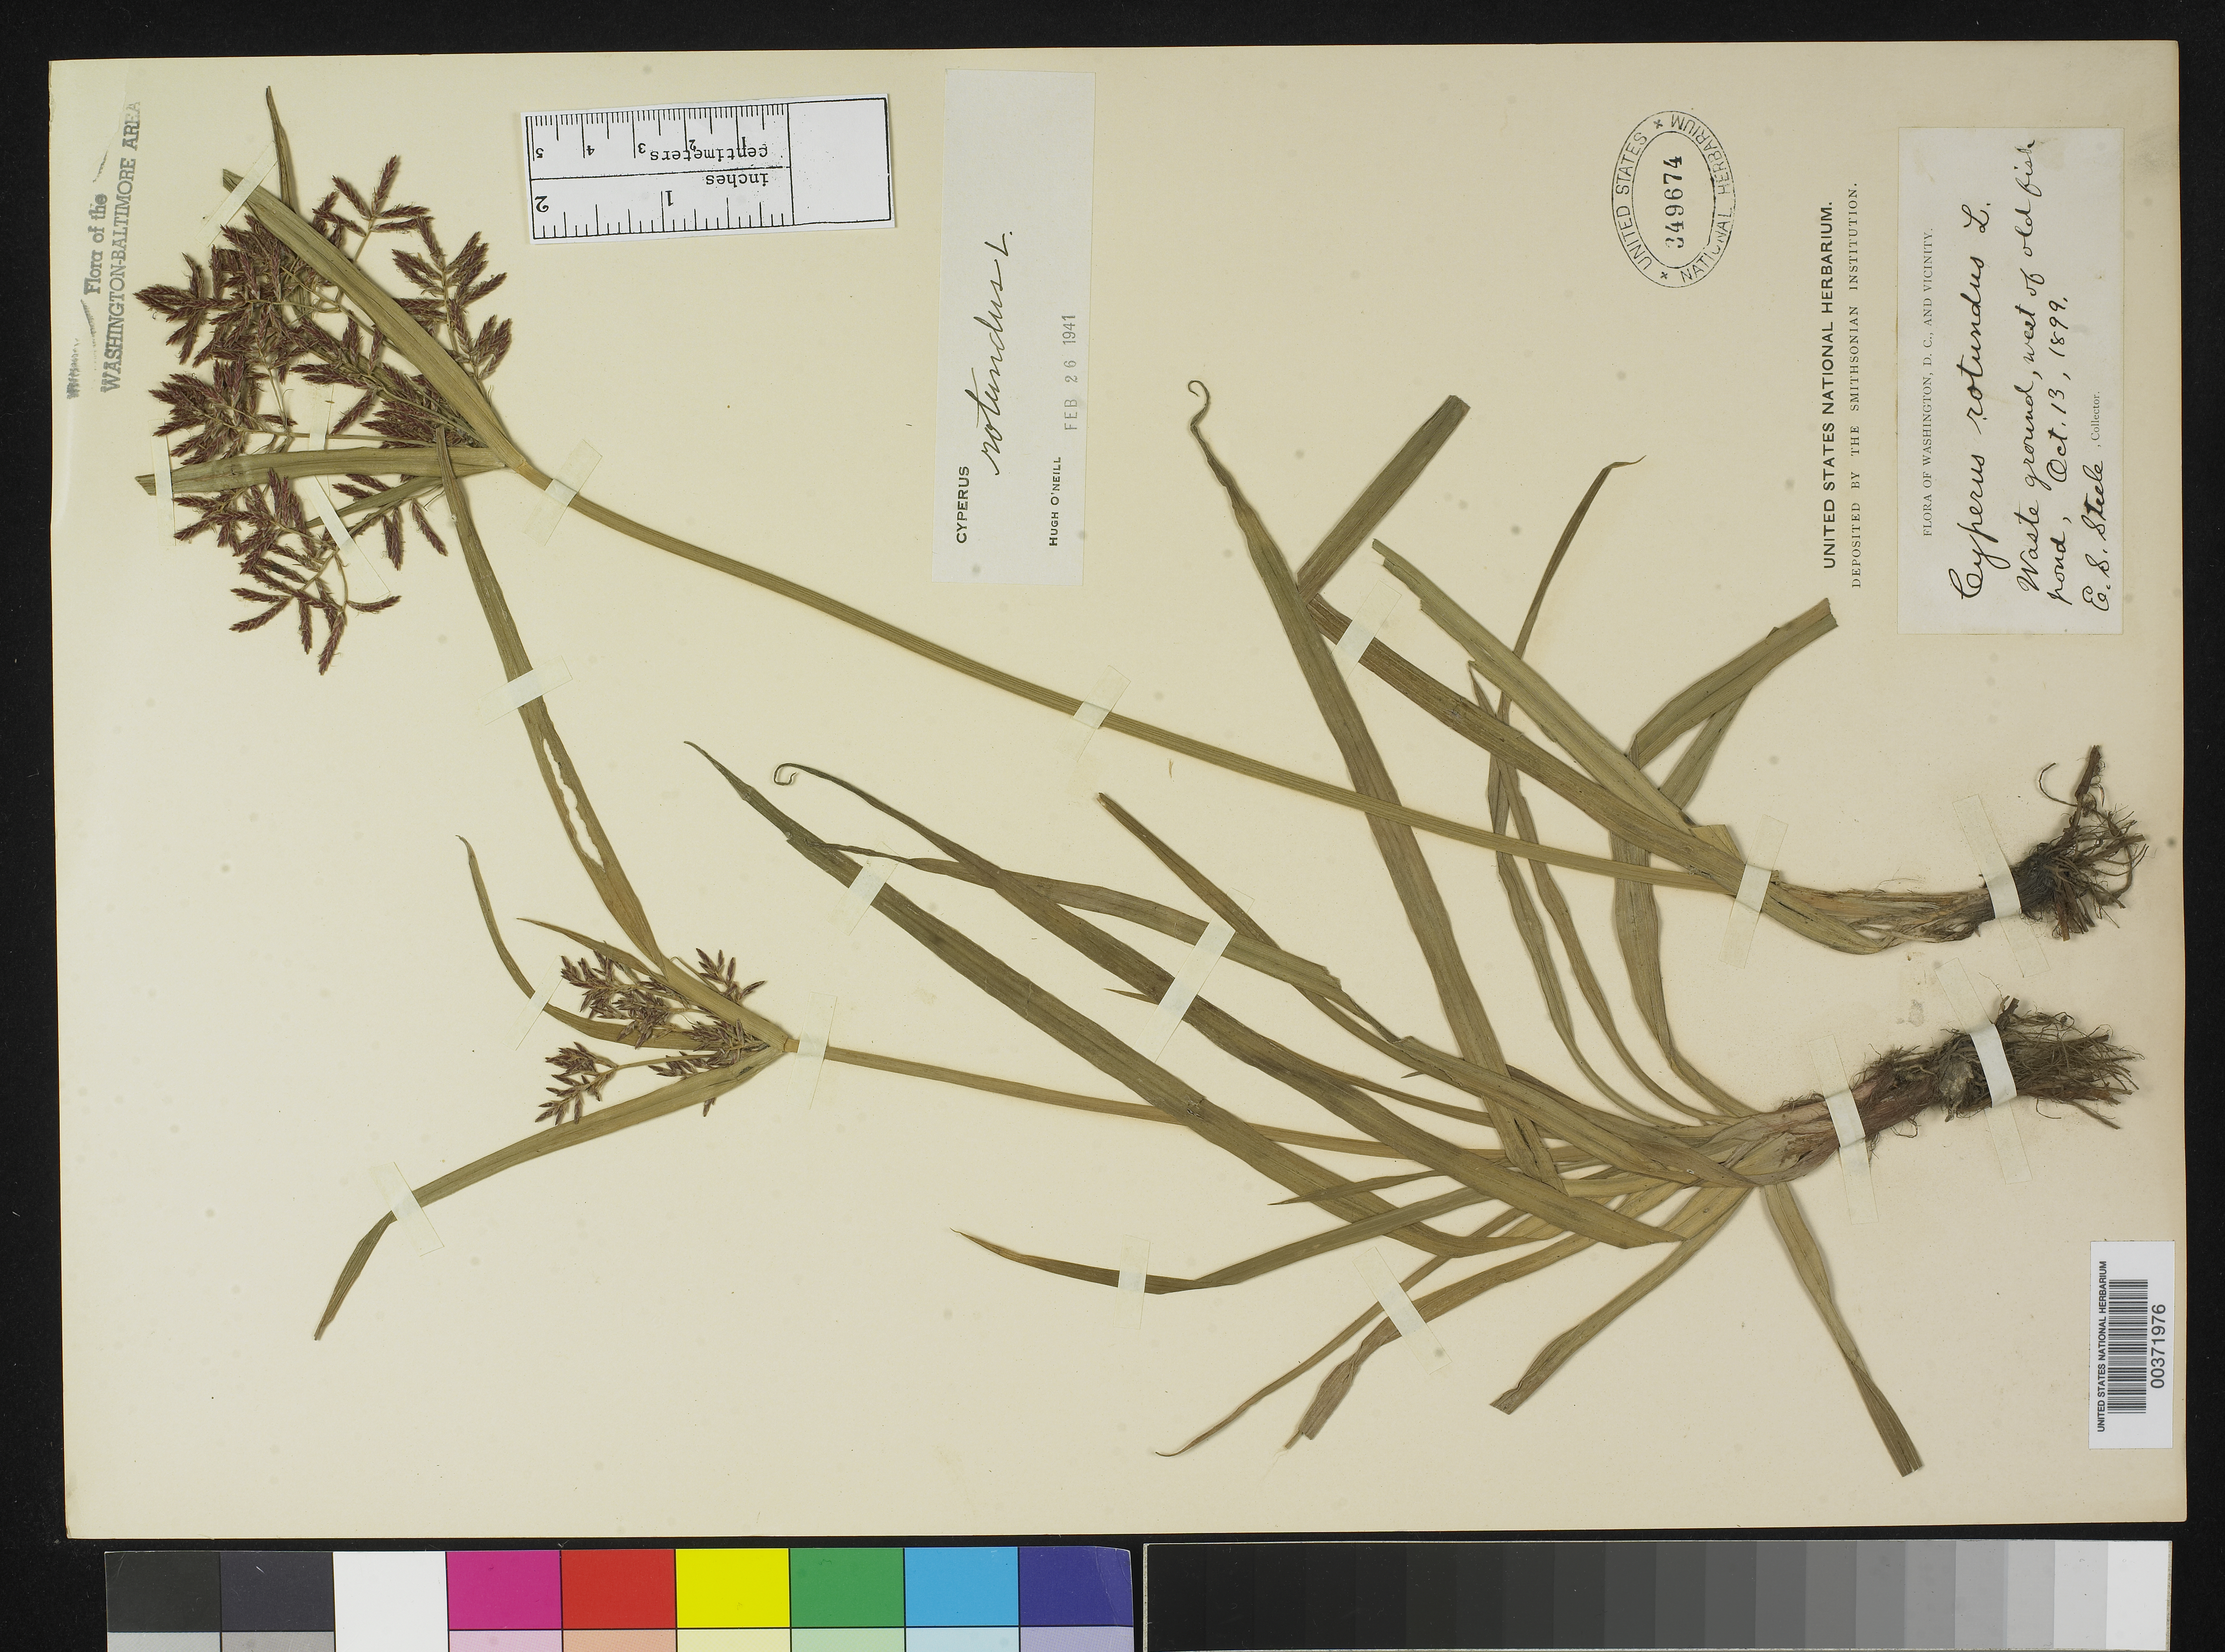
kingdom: Plantae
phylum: Tracheophyta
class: Liliopsida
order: Poales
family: Cyperaceae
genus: Cyperus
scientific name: Cyperus rotundus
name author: L.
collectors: E. Steele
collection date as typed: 13 Oct 1899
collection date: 1899-10-13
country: United States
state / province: District of Columbia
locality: West of Old Fish Pond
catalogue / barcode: US 349674